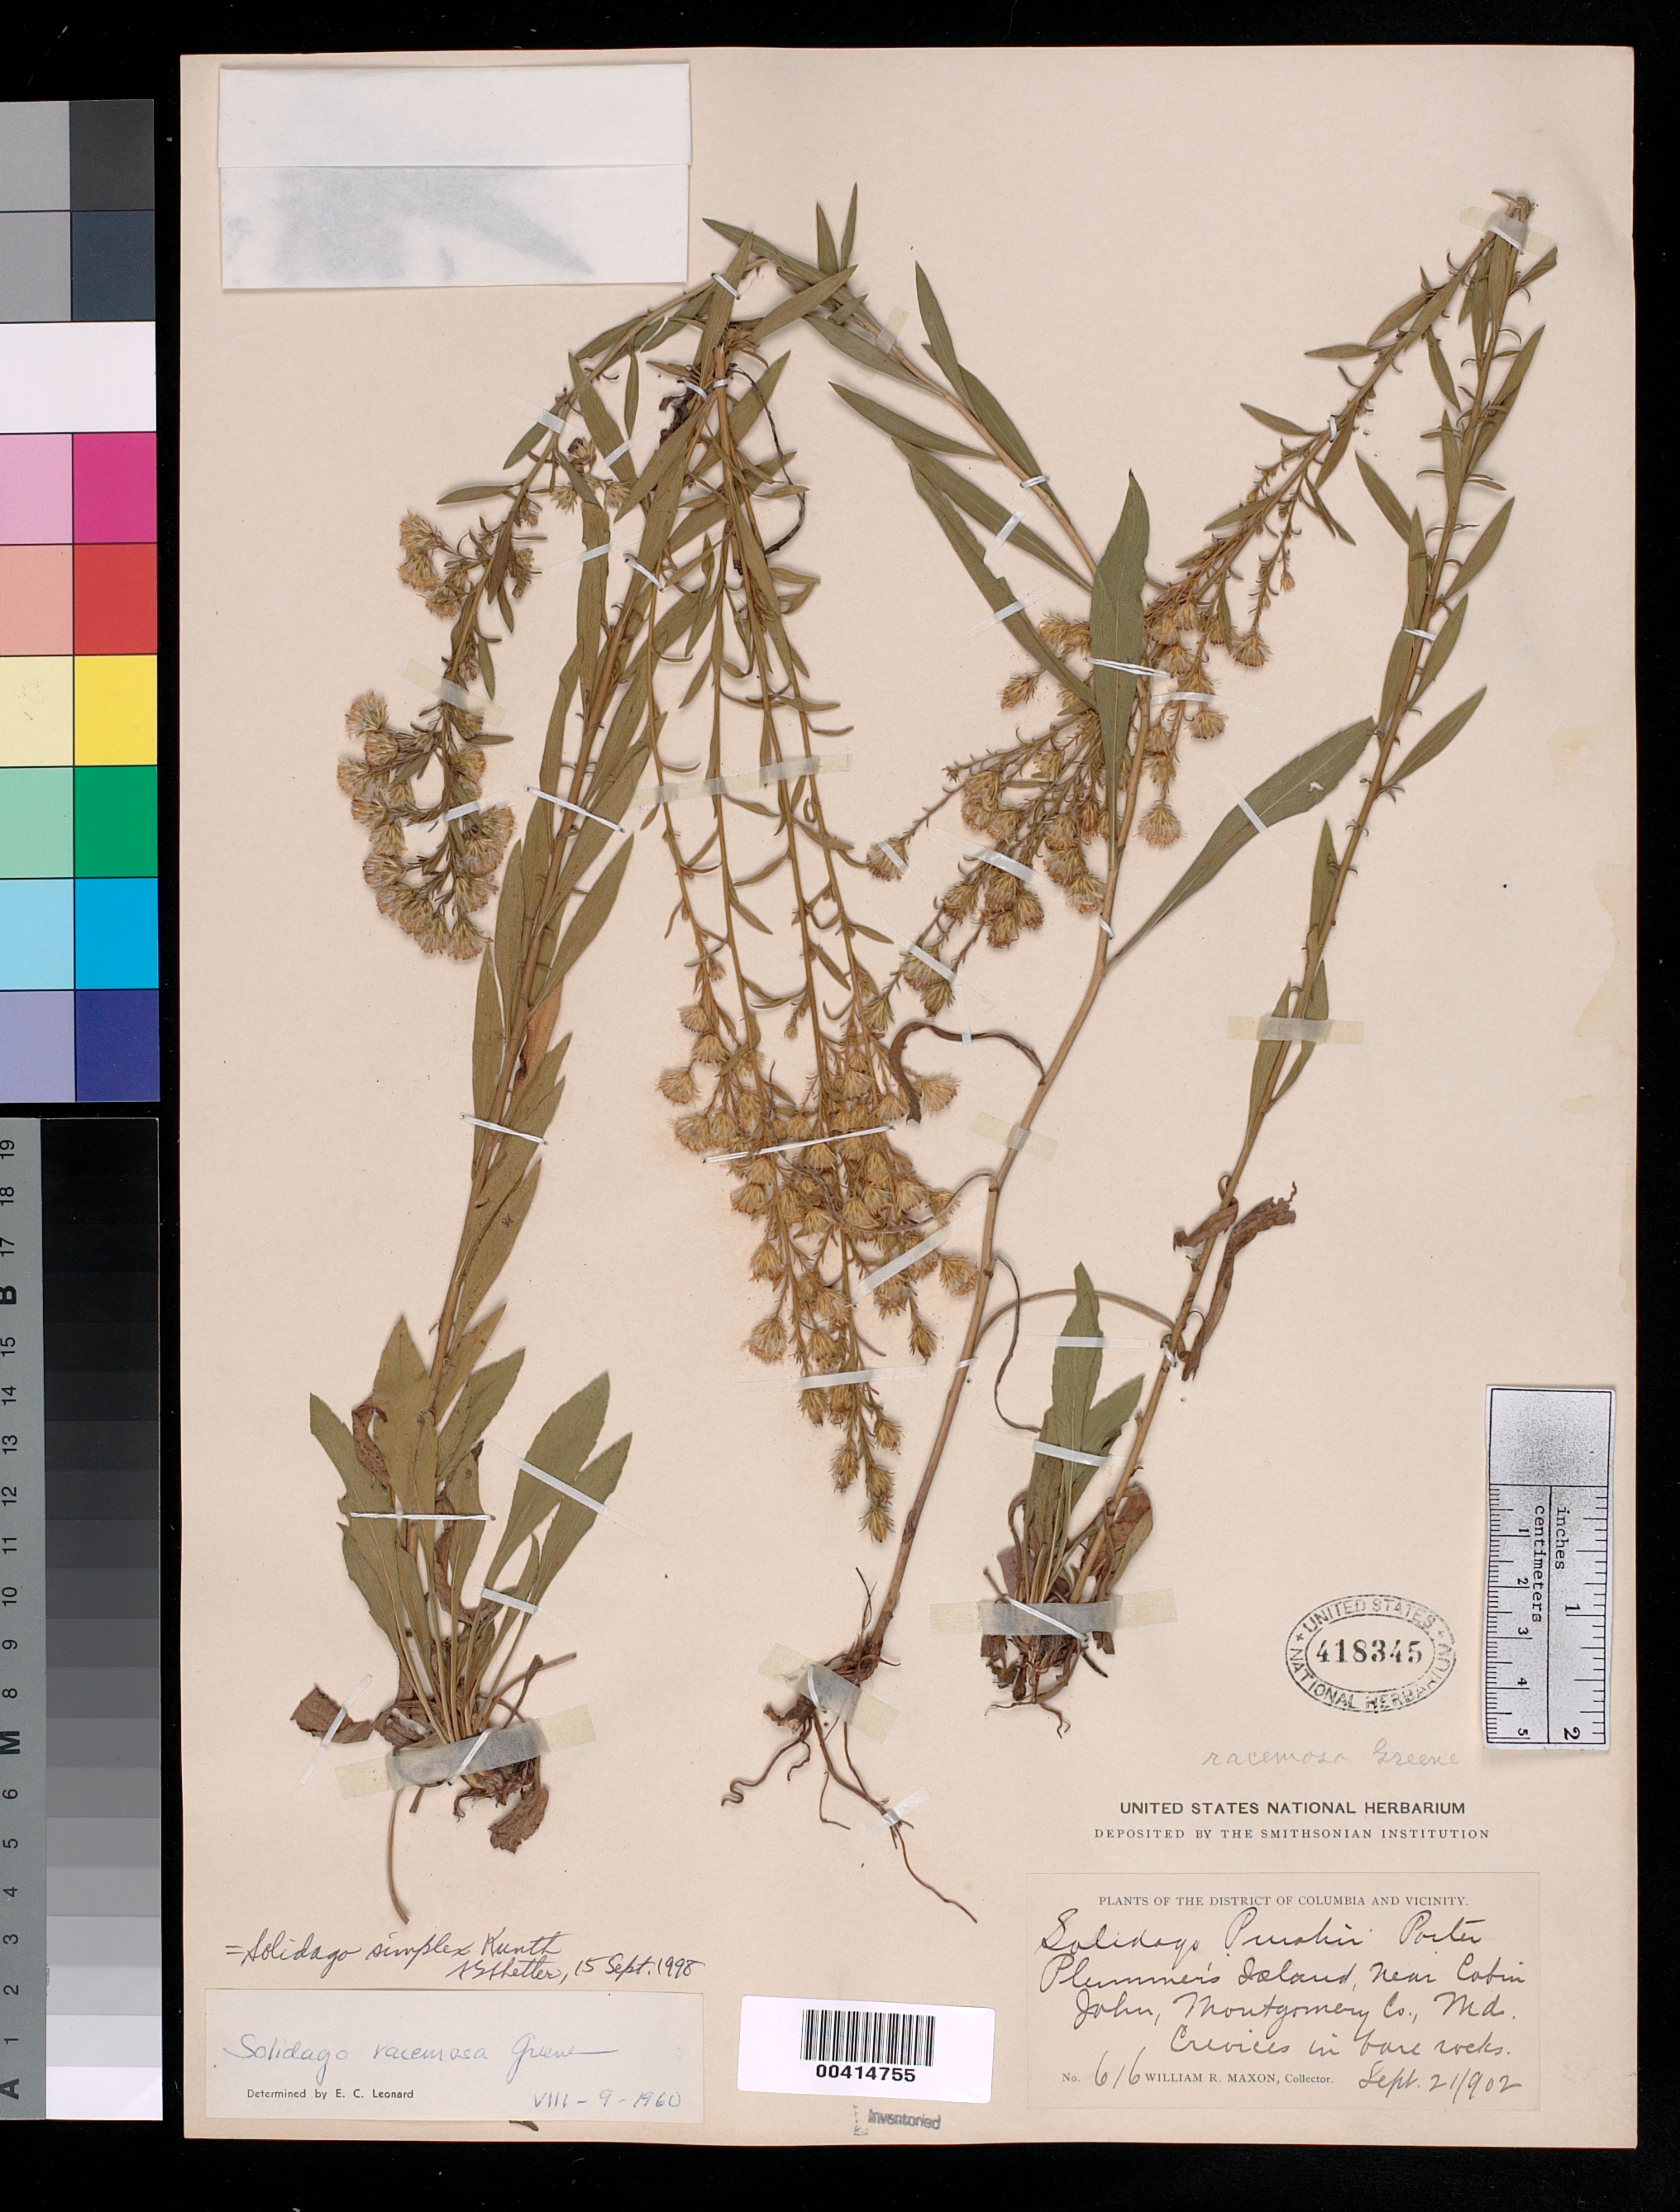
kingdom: Plantae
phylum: Tracheophyta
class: Magnoliopsida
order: Asterales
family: Asteraceae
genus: Solidago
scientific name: Solidago simplex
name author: Kunth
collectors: W. R. Maxon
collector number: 616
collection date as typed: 21 Sep 1902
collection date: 1902-09-21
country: United States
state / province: Maryland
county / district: Montgomery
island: Plummers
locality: Plummer's Island Plummers Island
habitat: Crevices in bare rocks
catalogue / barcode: US 418345